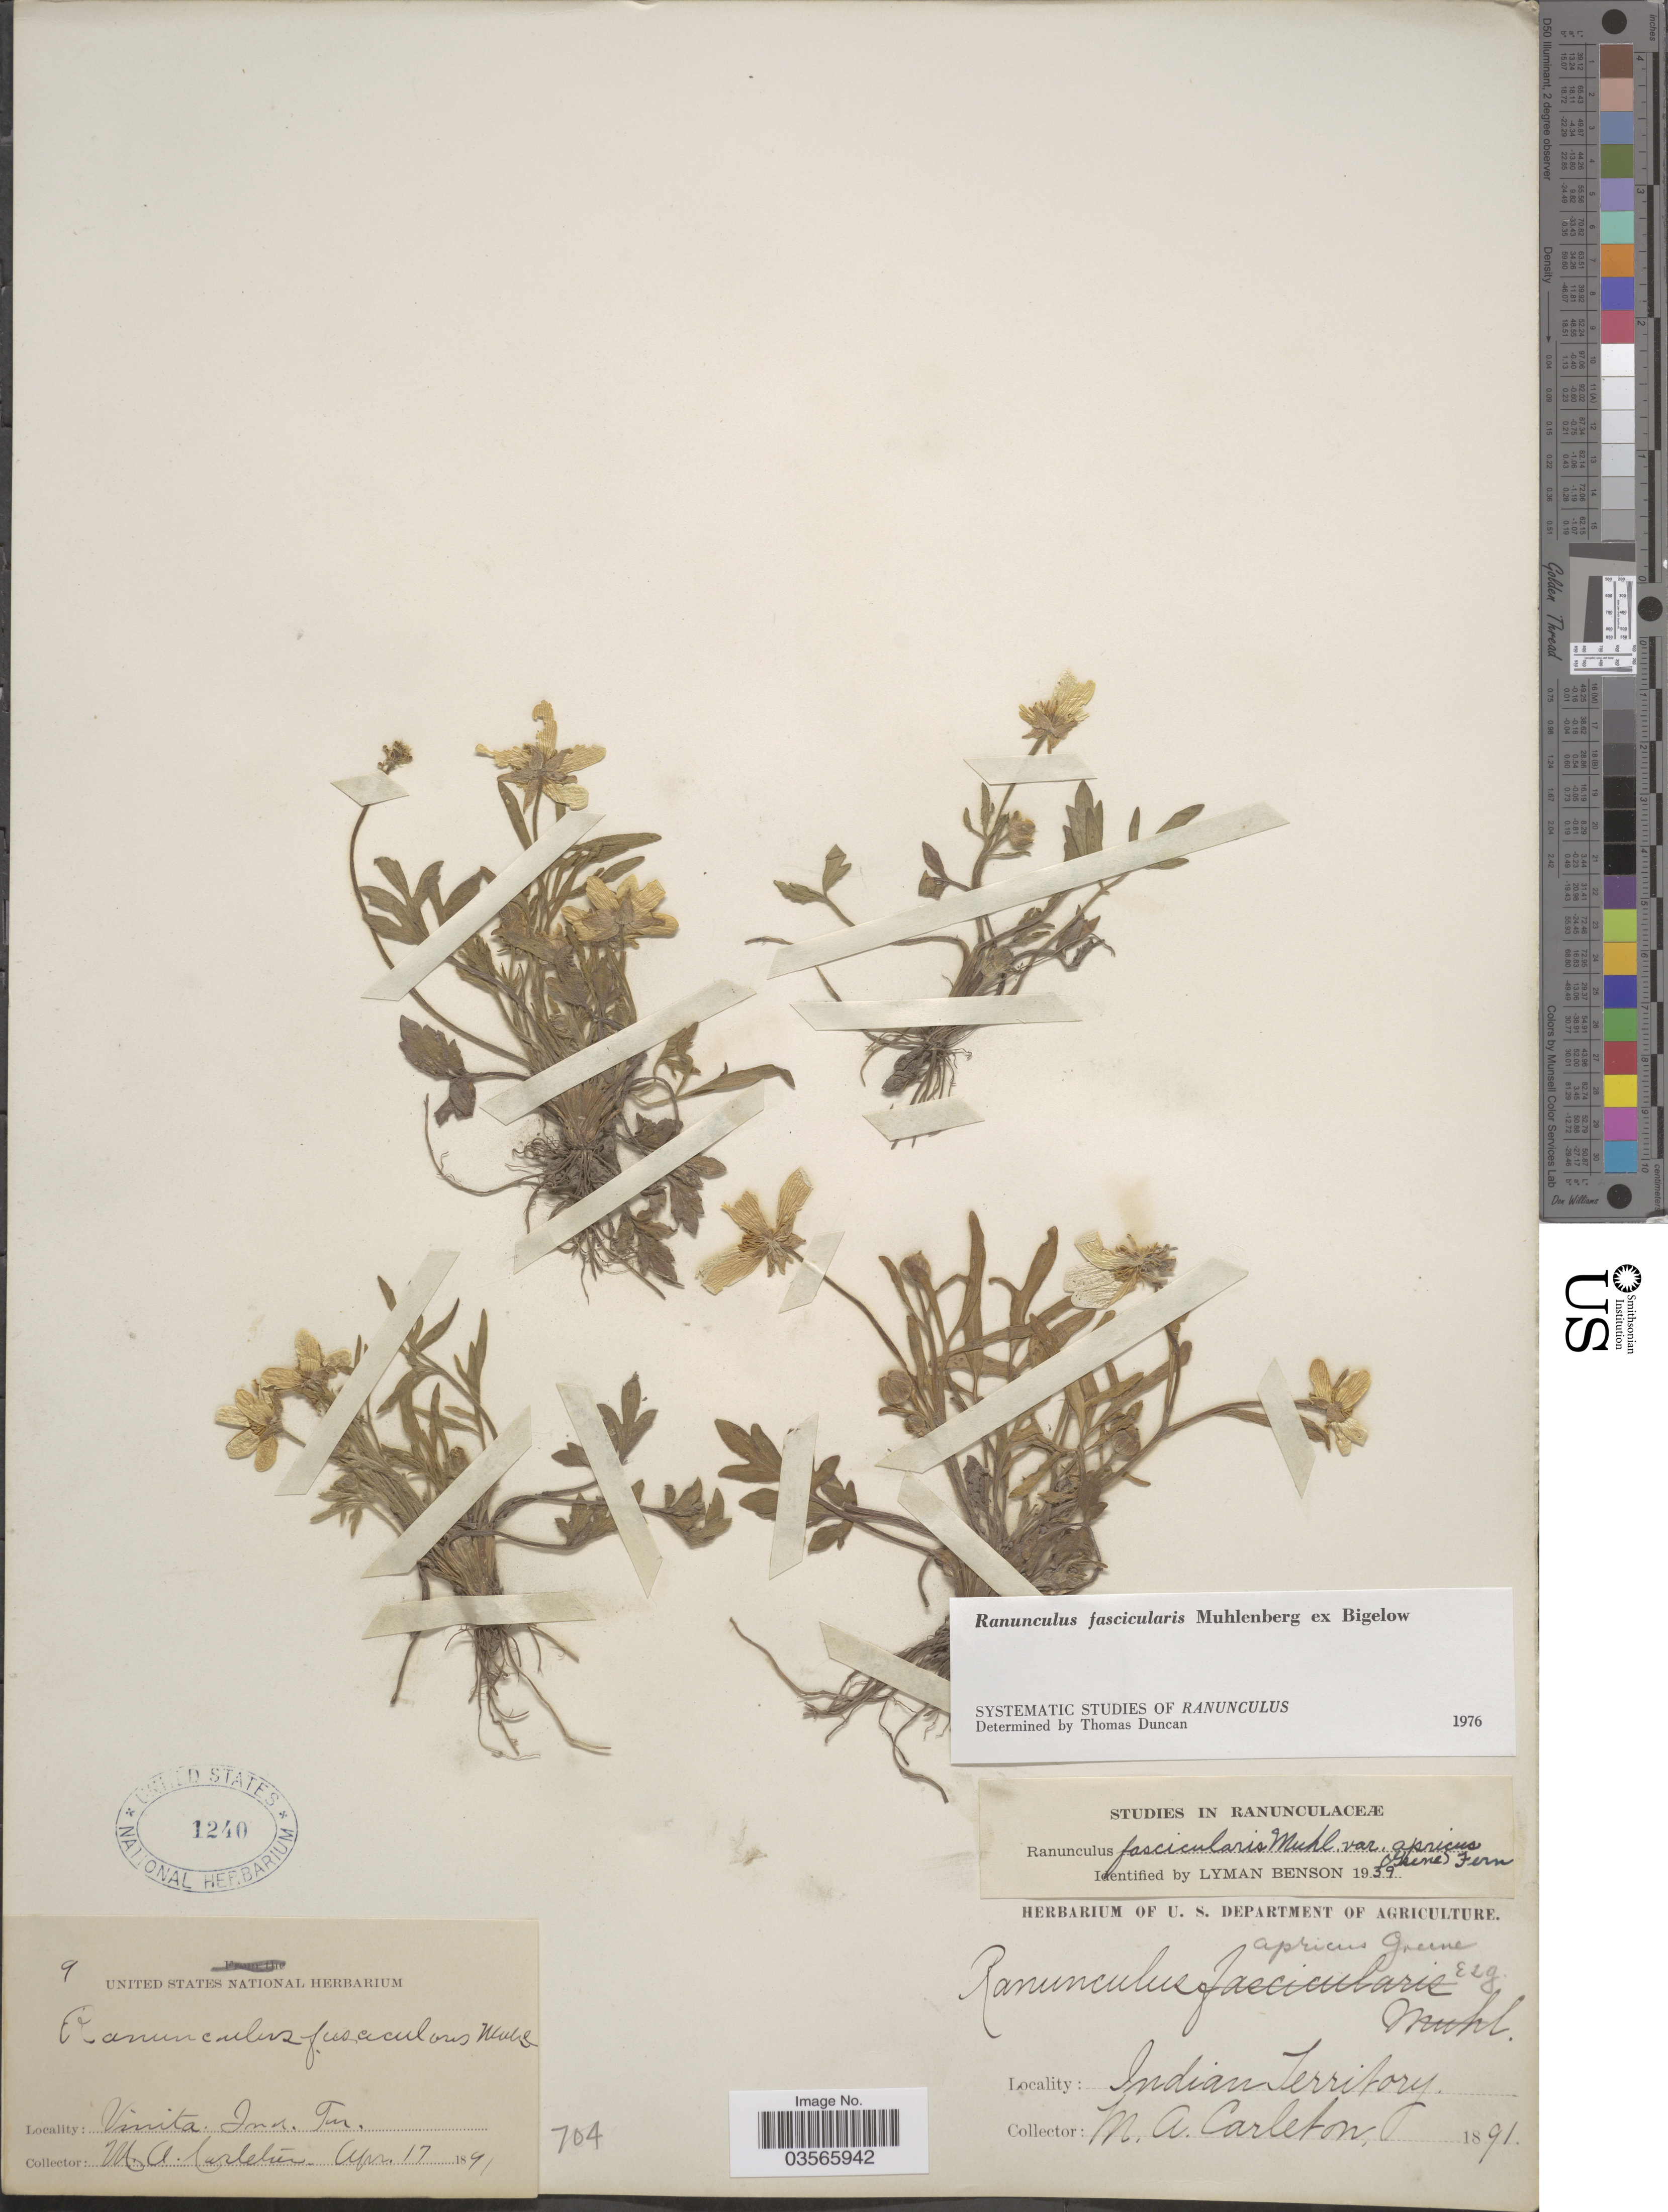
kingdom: Plantae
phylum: Tracheophyta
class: Magnoliopsida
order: Ranunculales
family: Ranunculaceae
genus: Ranunculus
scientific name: Ranunculus fascicularis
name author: Muhl. ex Bigelow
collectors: M. A. Carleton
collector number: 9?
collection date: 1891-04-17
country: United States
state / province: Oklahoma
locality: Vinita. Indian Territory.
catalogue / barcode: US 1240